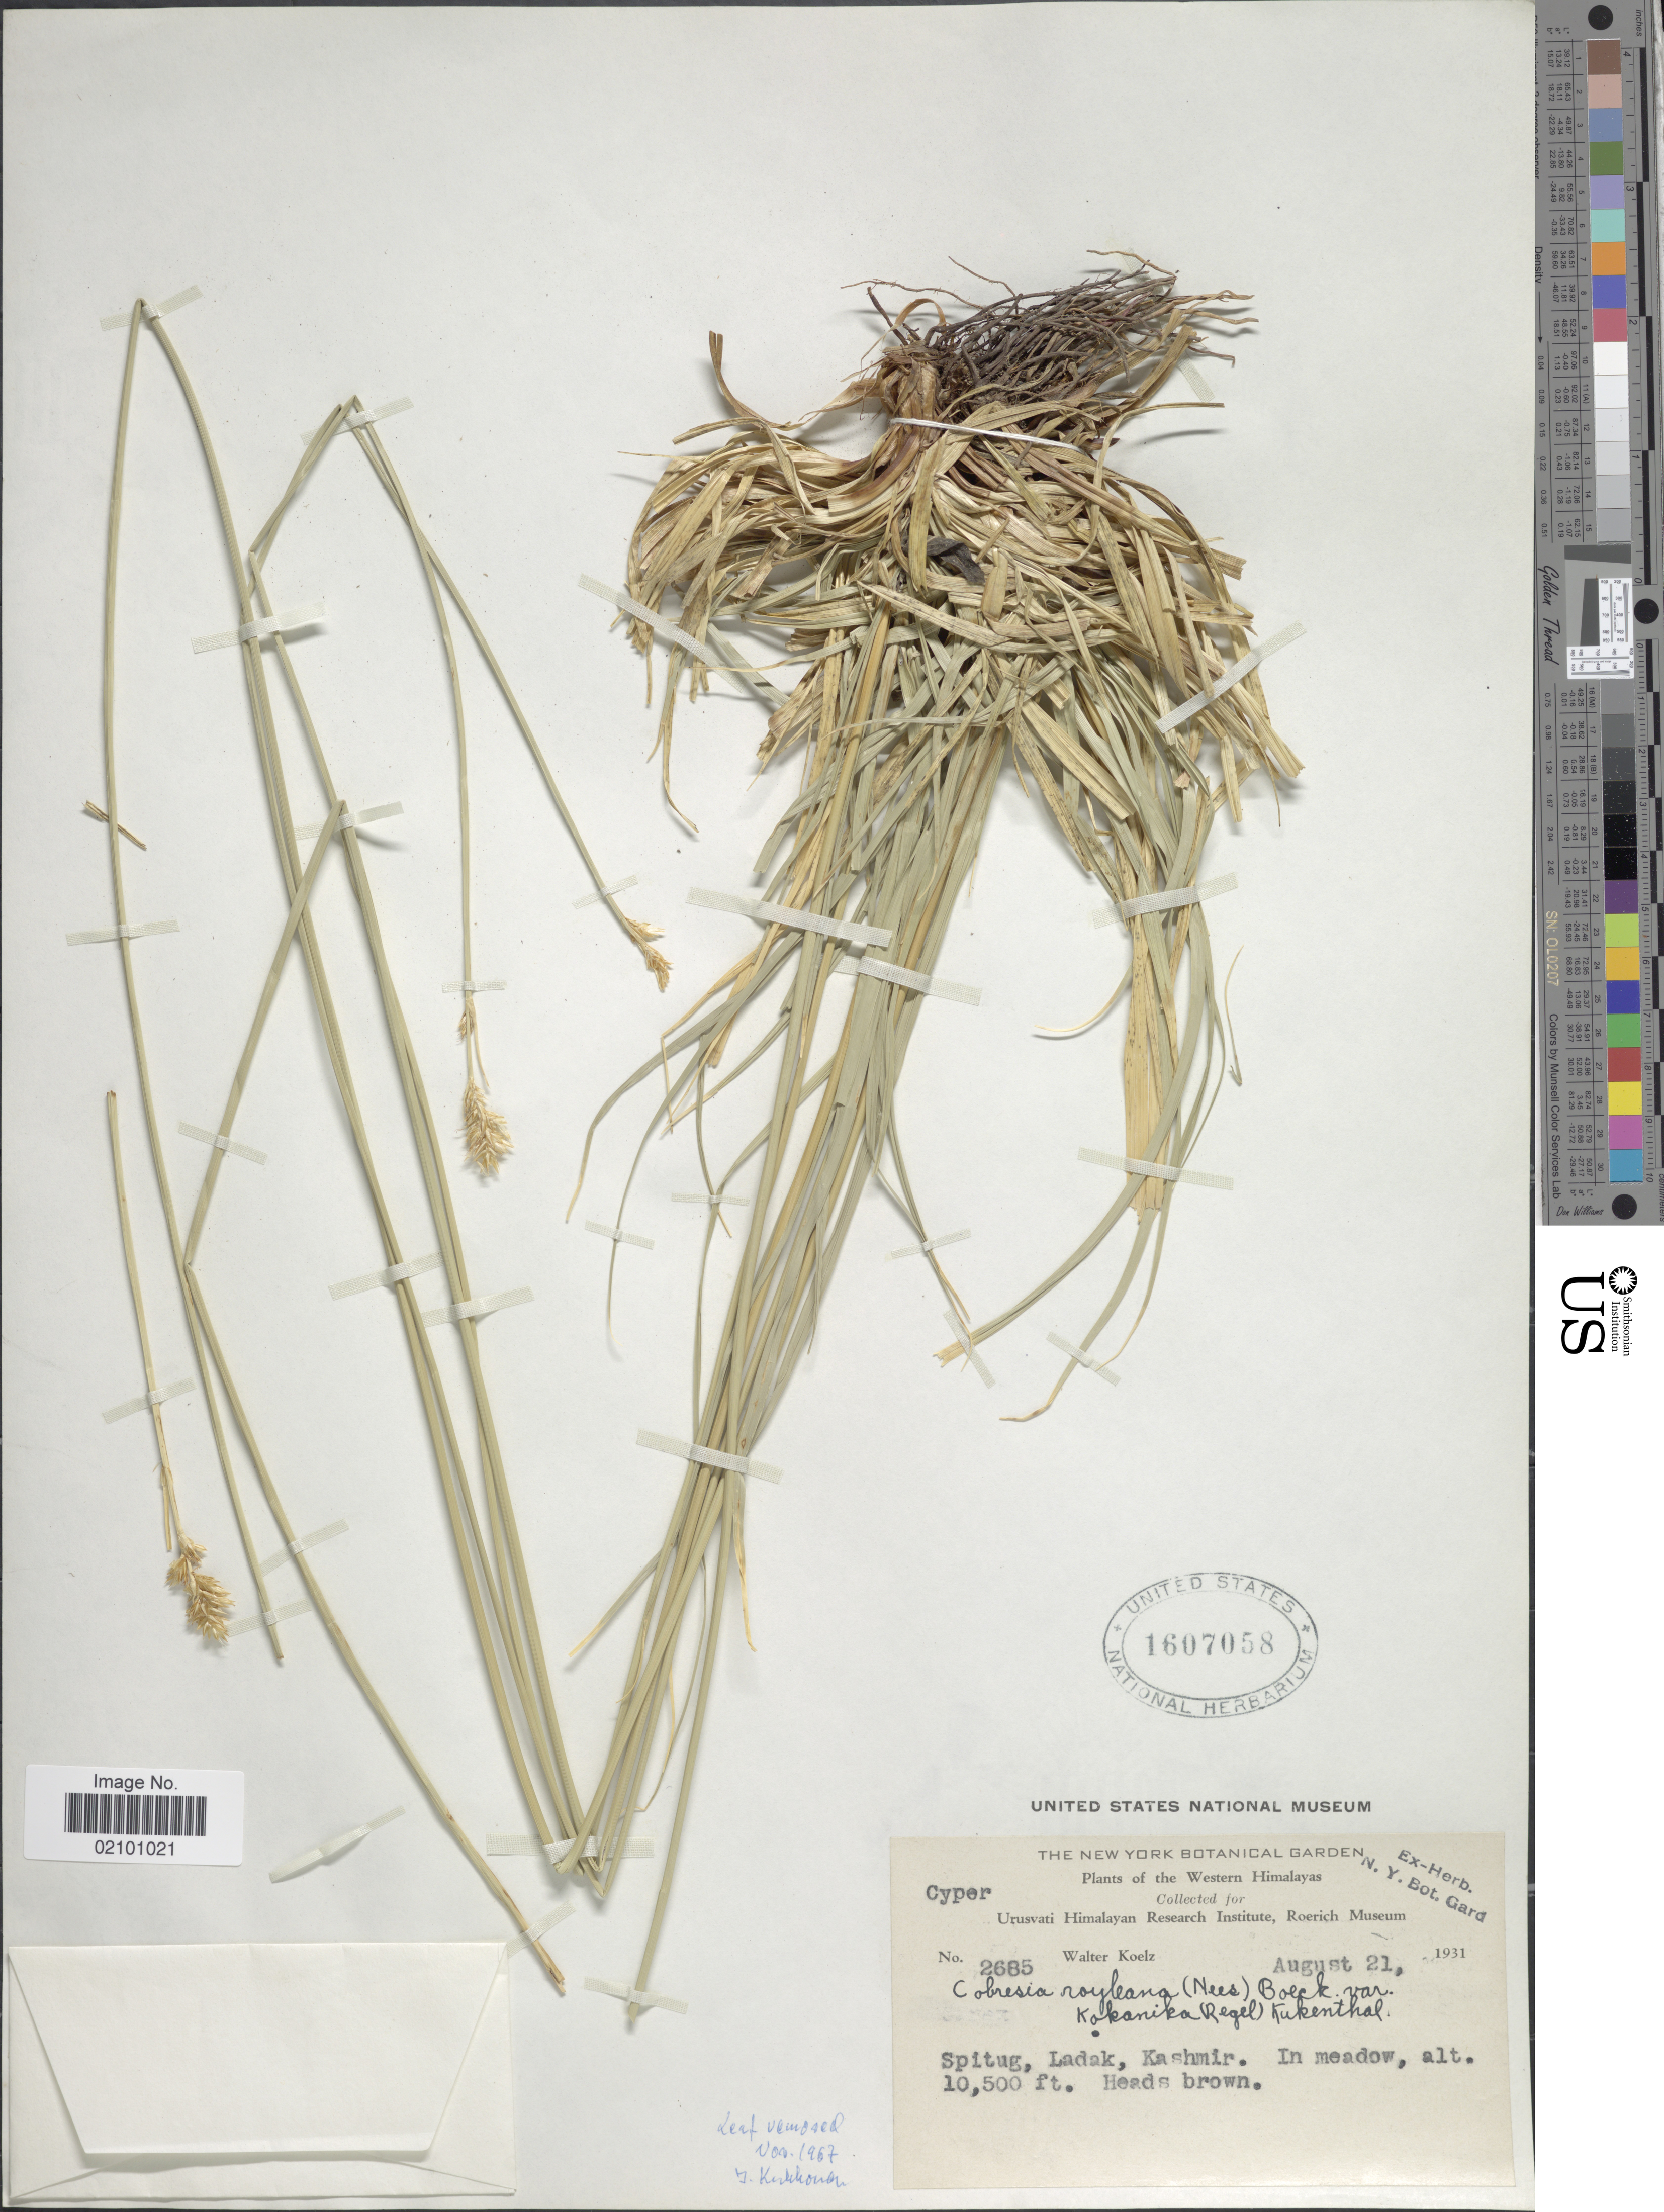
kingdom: Plantae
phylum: Tracheophyta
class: Liliopsida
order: Poales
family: Cyperaceae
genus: Carex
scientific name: Carex kokanica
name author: (Regal) S.R. Zhang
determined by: Strong, M. T., (US), Smithsonian Institution - National Museum of Natural History (UNITED STATES)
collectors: W. N. Koelz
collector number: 2685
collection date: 1931-08-21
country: India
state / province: Ladakh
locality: Western Himalayas, Spitug, Ladak, Kashmir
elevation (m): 3200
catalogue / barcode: US 1607058